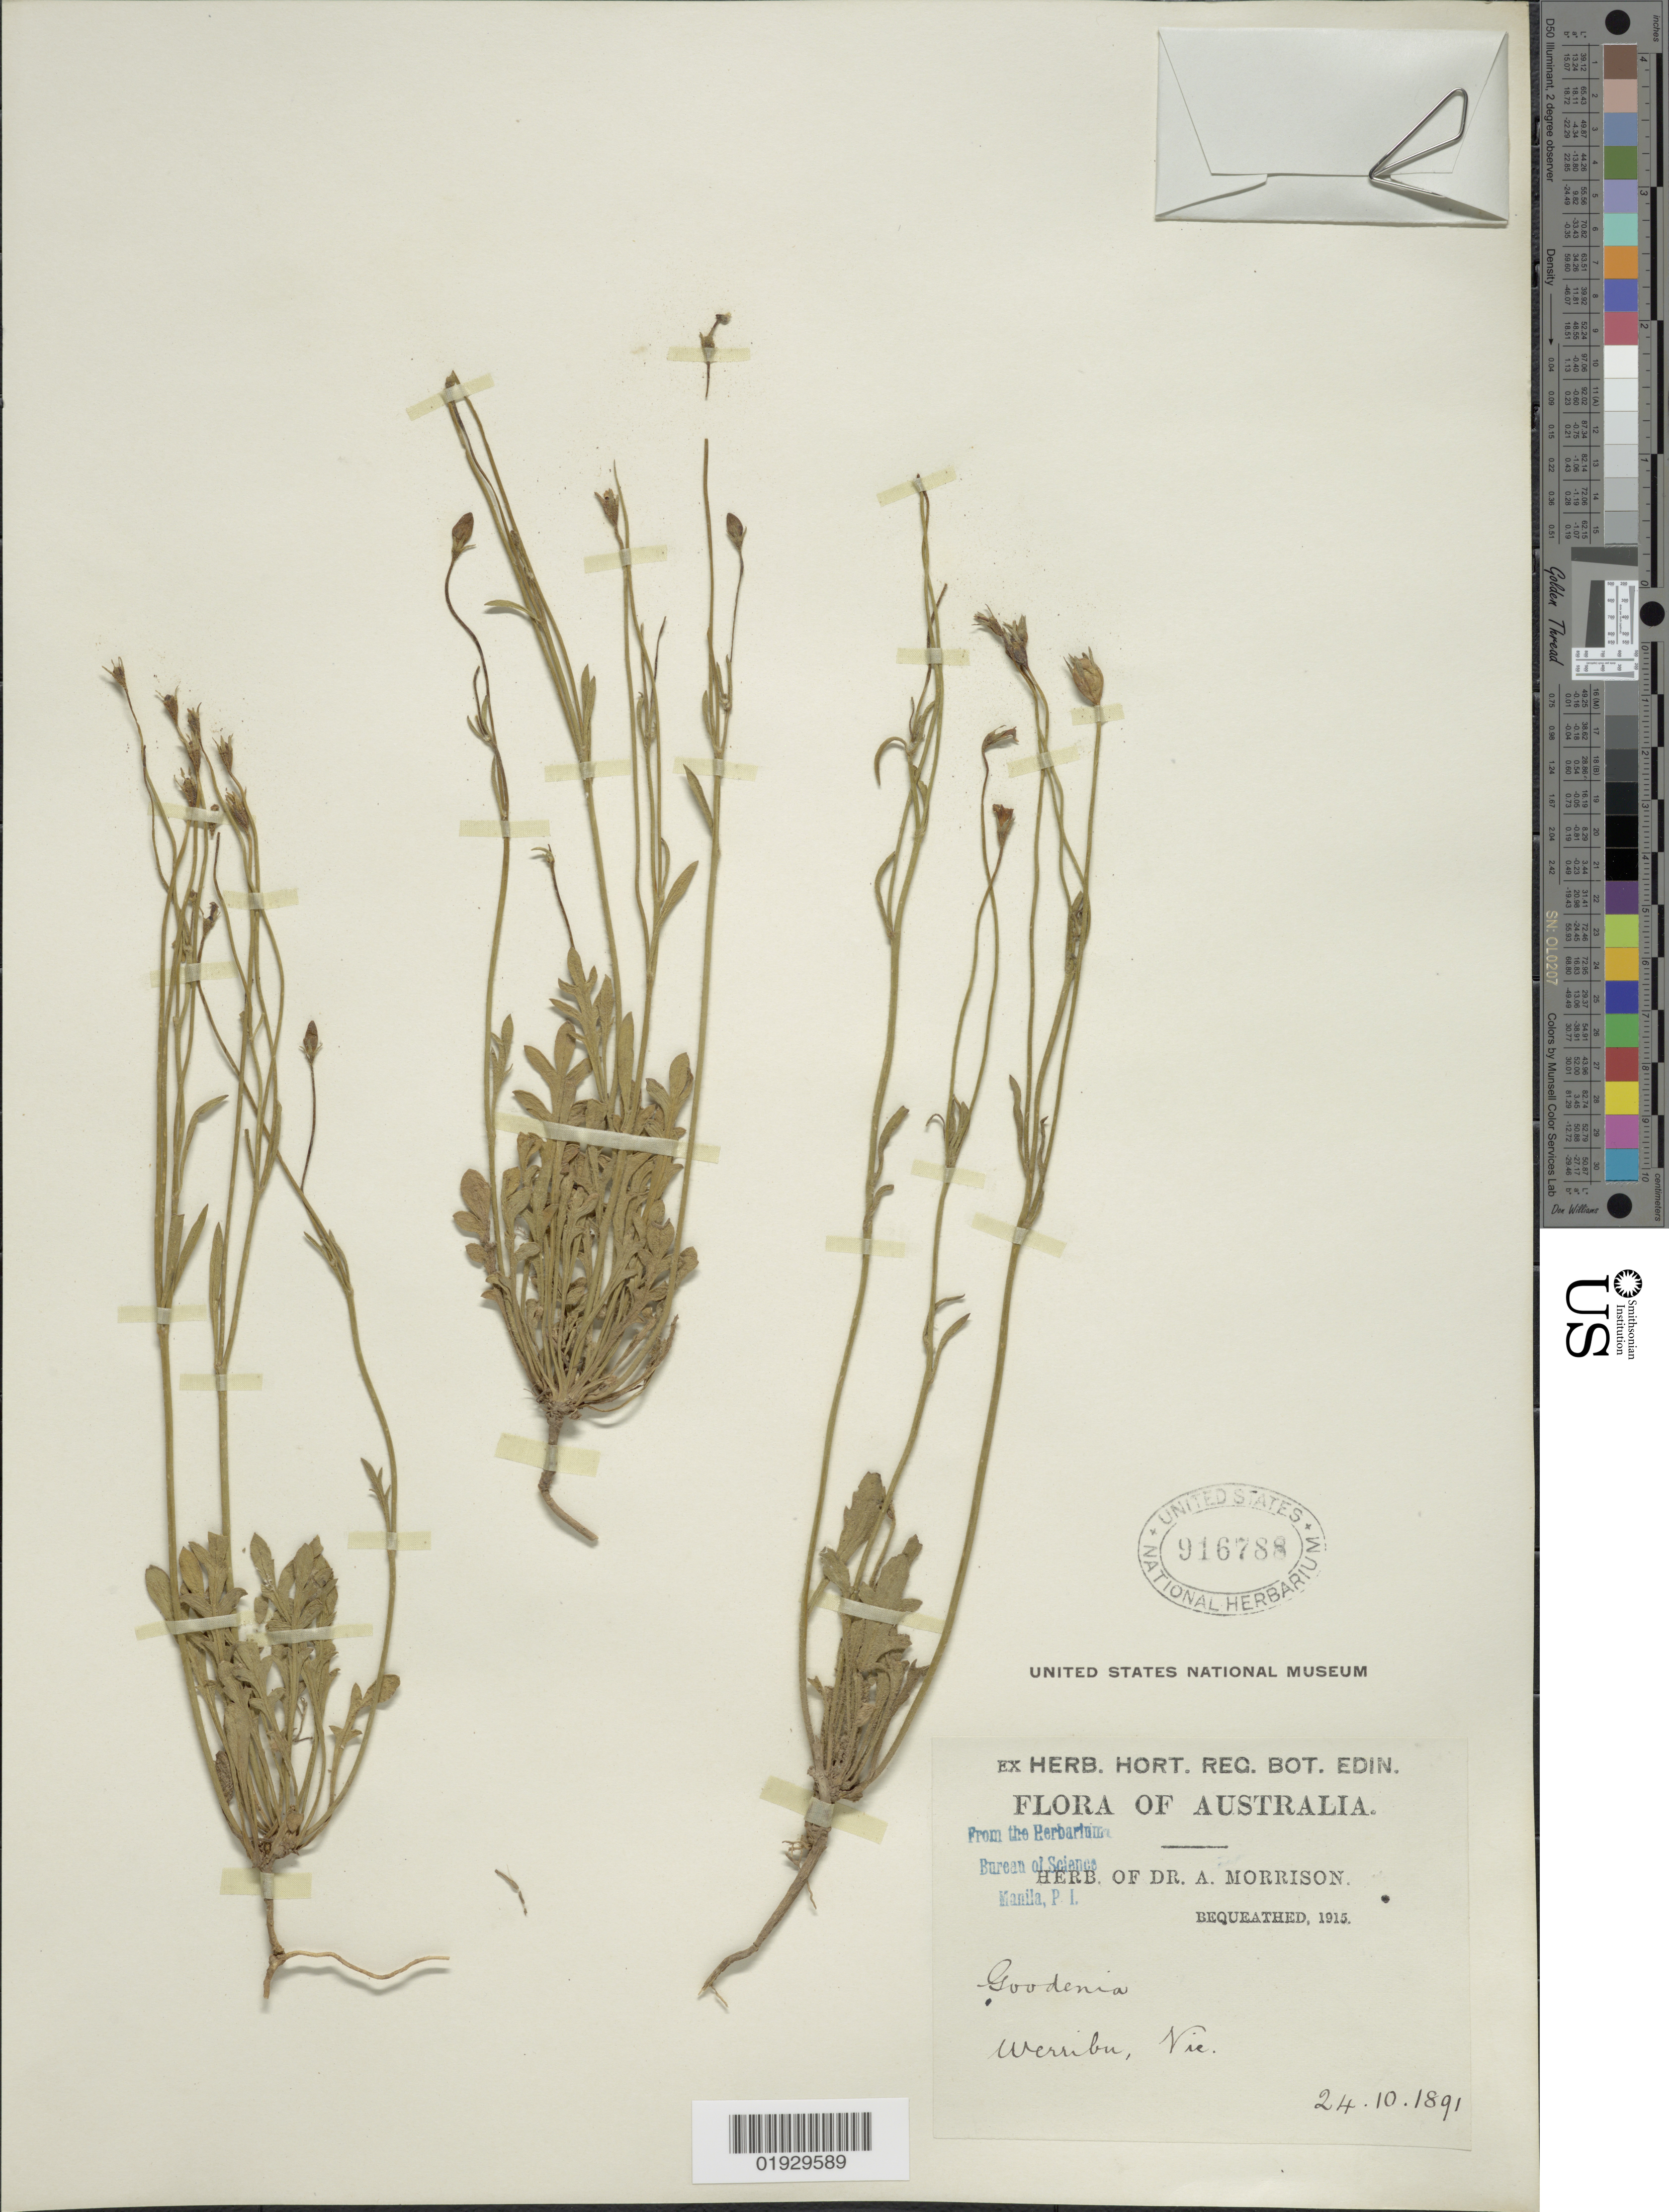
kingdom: Plantae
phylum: Tracheophyta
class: Magnoliopsida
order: Asterales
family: Goodeniaceae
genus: Goodenia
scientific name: Goodenia sp.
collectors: ex herb. Dr. A. Morrison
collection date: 1891-10-24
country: Australia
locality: Werribu, Vic.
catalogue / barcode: US 916788